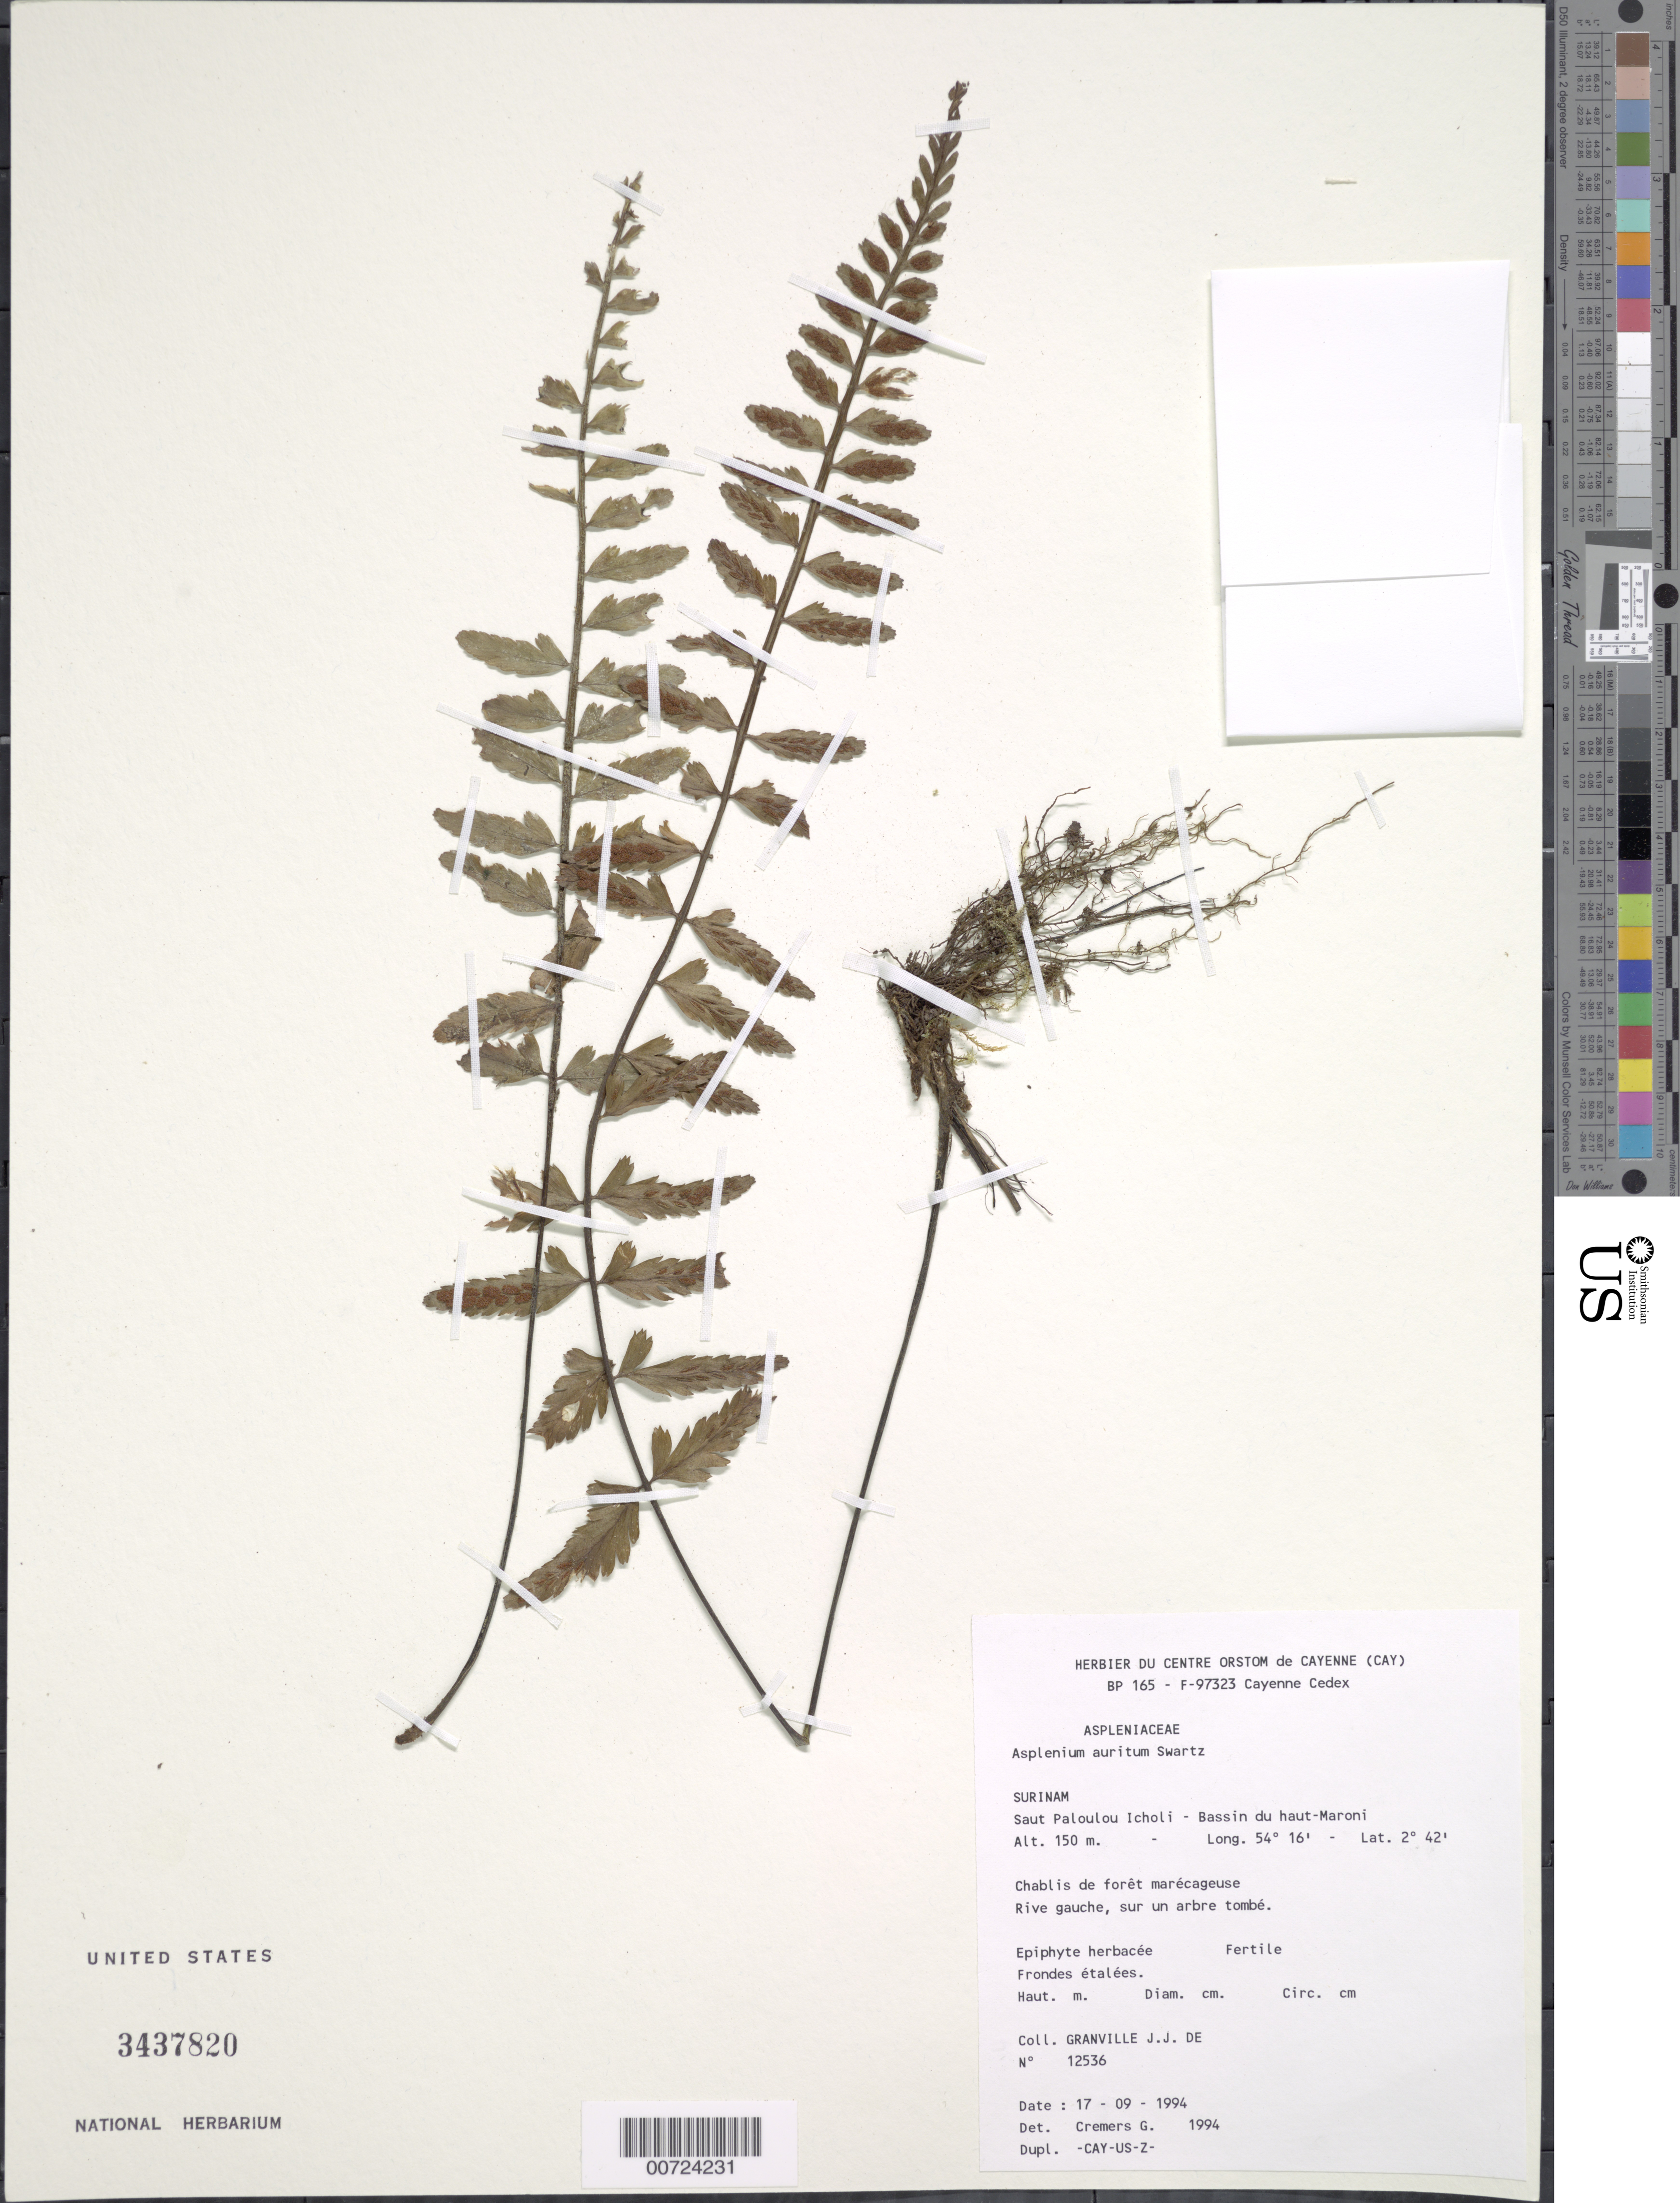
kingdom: Plantae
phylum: Tracheophyta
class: Polypodiopsida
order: Polypodiales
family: Aspleniaceae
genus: Asplenium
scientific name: Asplenium auritum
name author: Sw.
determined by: Cremers, Georges A.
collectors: J.-J. de Granville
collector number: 12536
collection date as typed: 17-Sep-94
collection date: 1994-09-17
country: Suriname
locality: Saut Paloulou Icholi, Bassin du haut-Maroni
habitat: Chablis of marshy forest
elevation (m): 150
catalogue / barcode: US 3437820